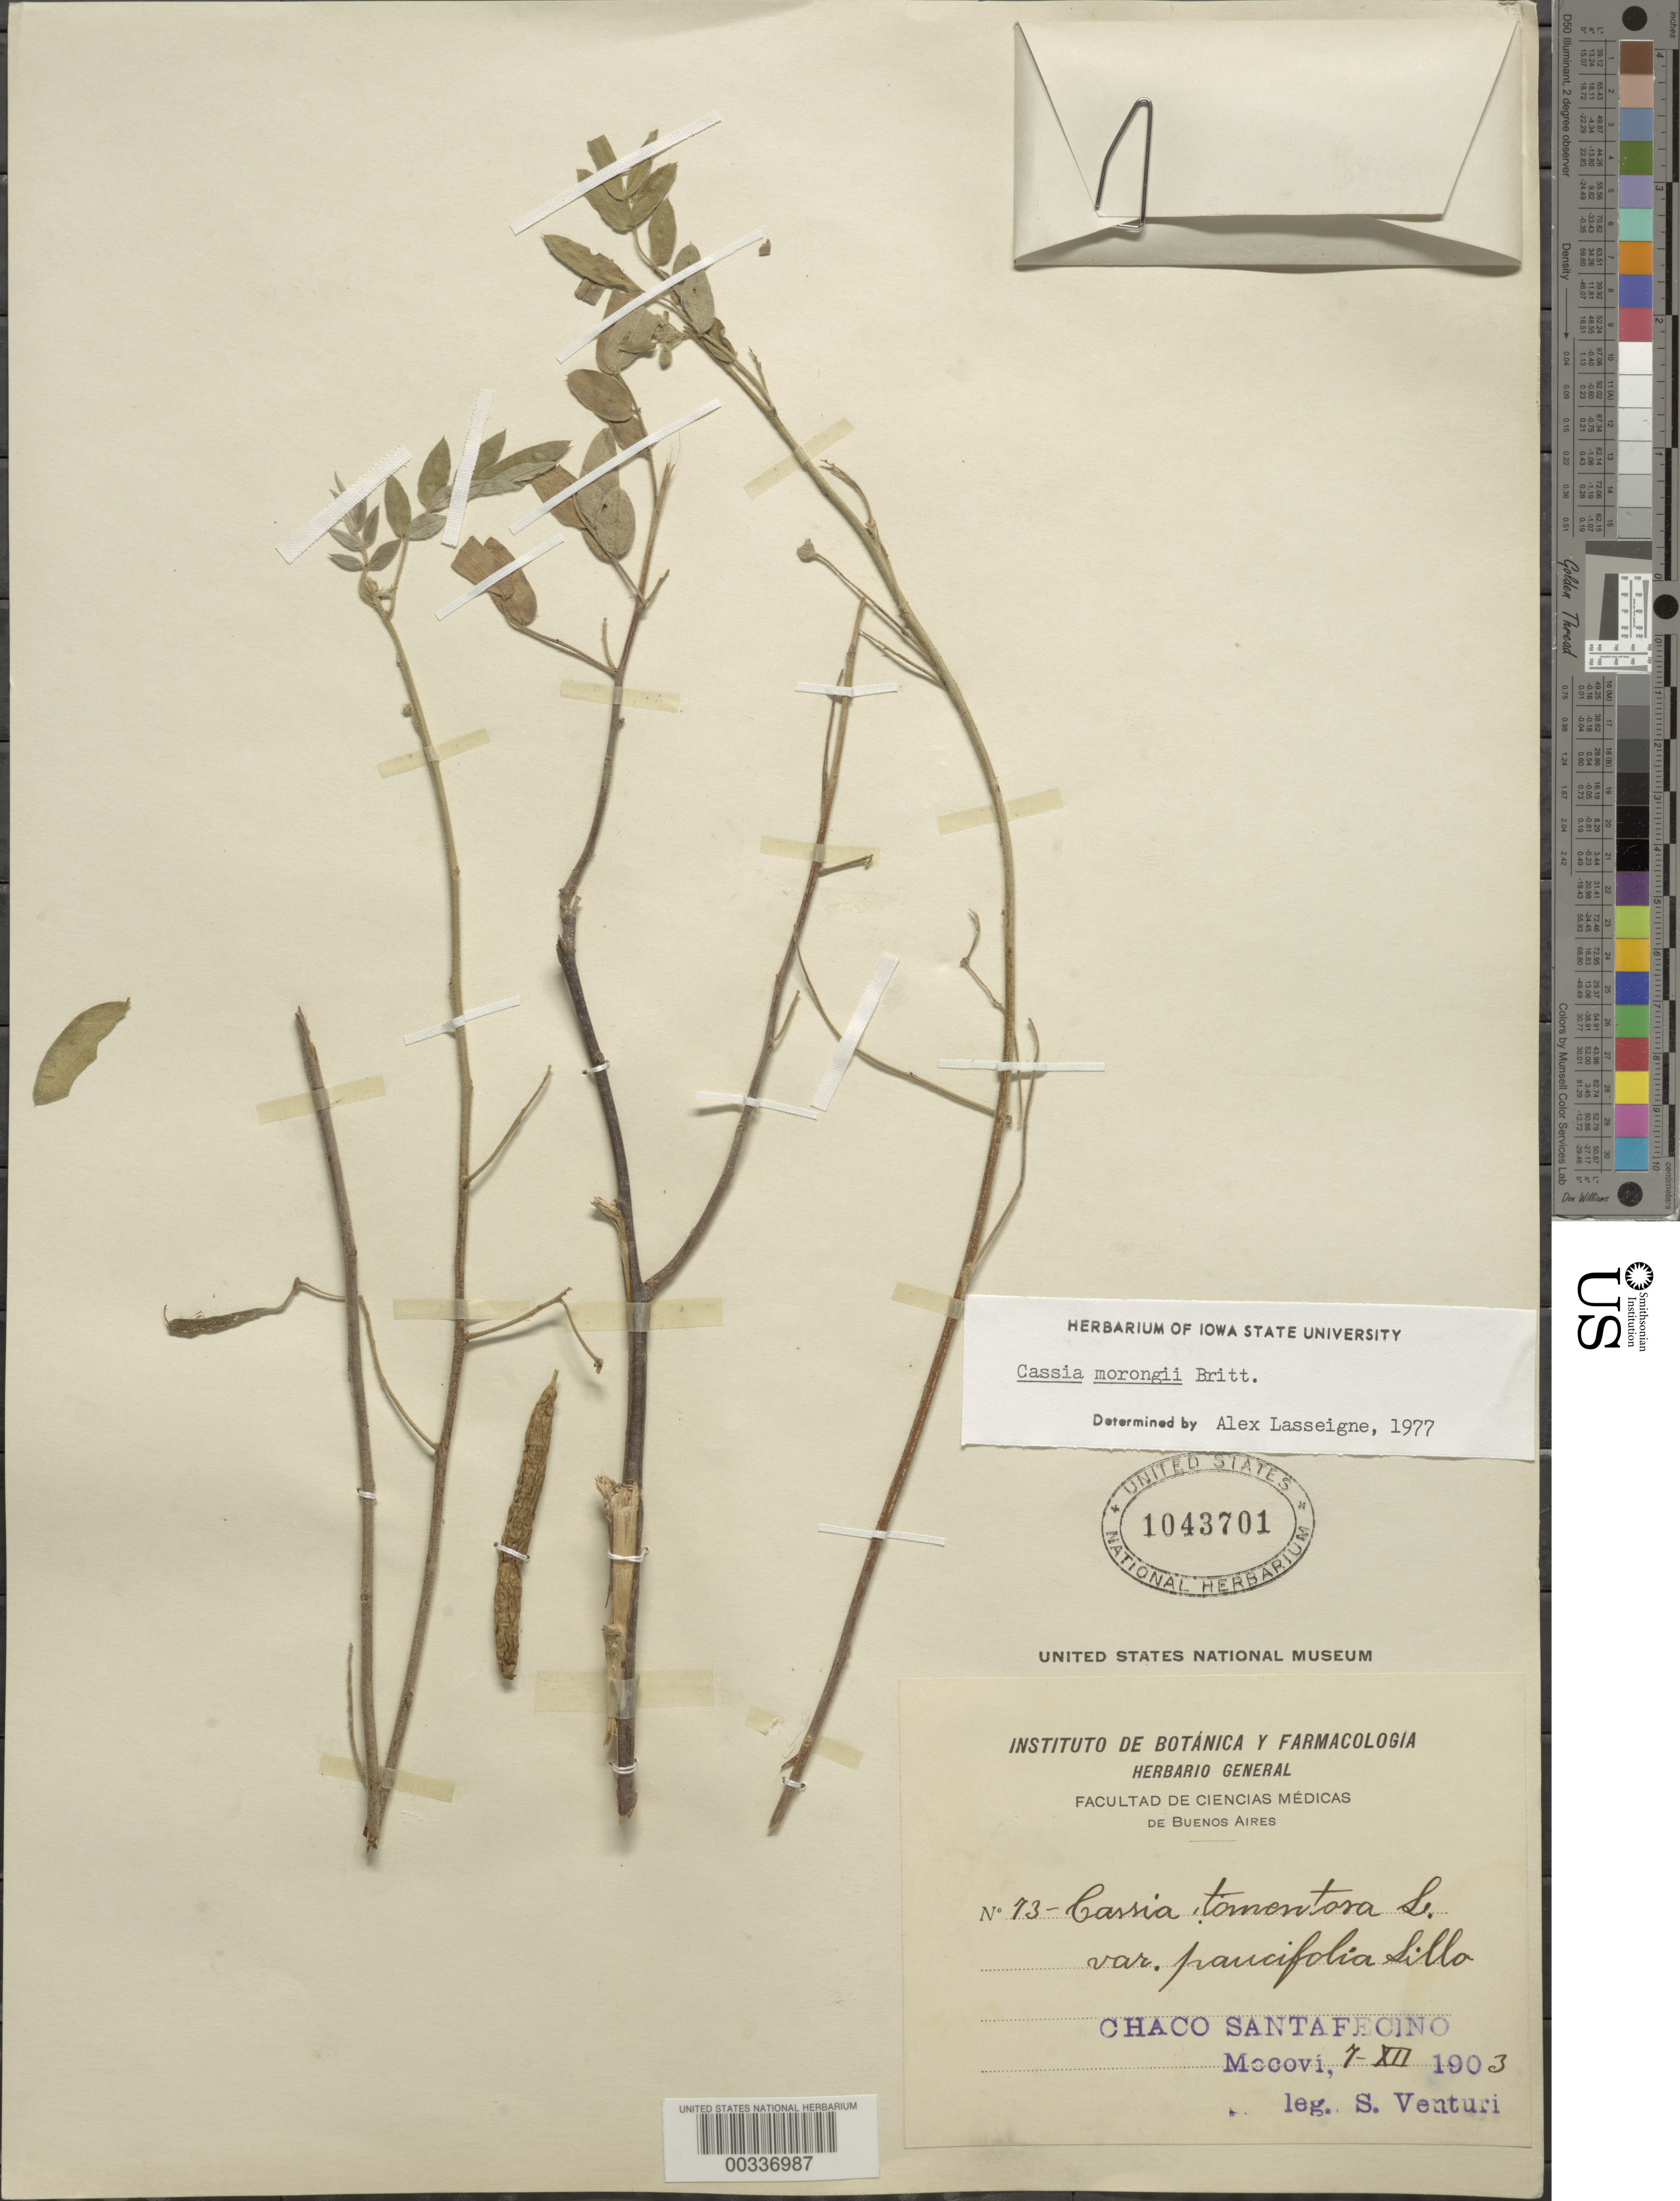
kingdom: Plantae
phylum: Tracheophyta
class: Magnoliopsida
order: Fabales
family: Fabaceae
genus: Senna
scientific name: Senna morongii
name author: (Britton) H.S. Irwin & Barneby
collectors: S. Venturi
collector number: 73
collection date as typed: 07 Dec 1903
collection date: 1903-12-07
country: Argentina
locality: Chaco Santa Fecino; Mocovi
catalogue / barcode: US 1043701